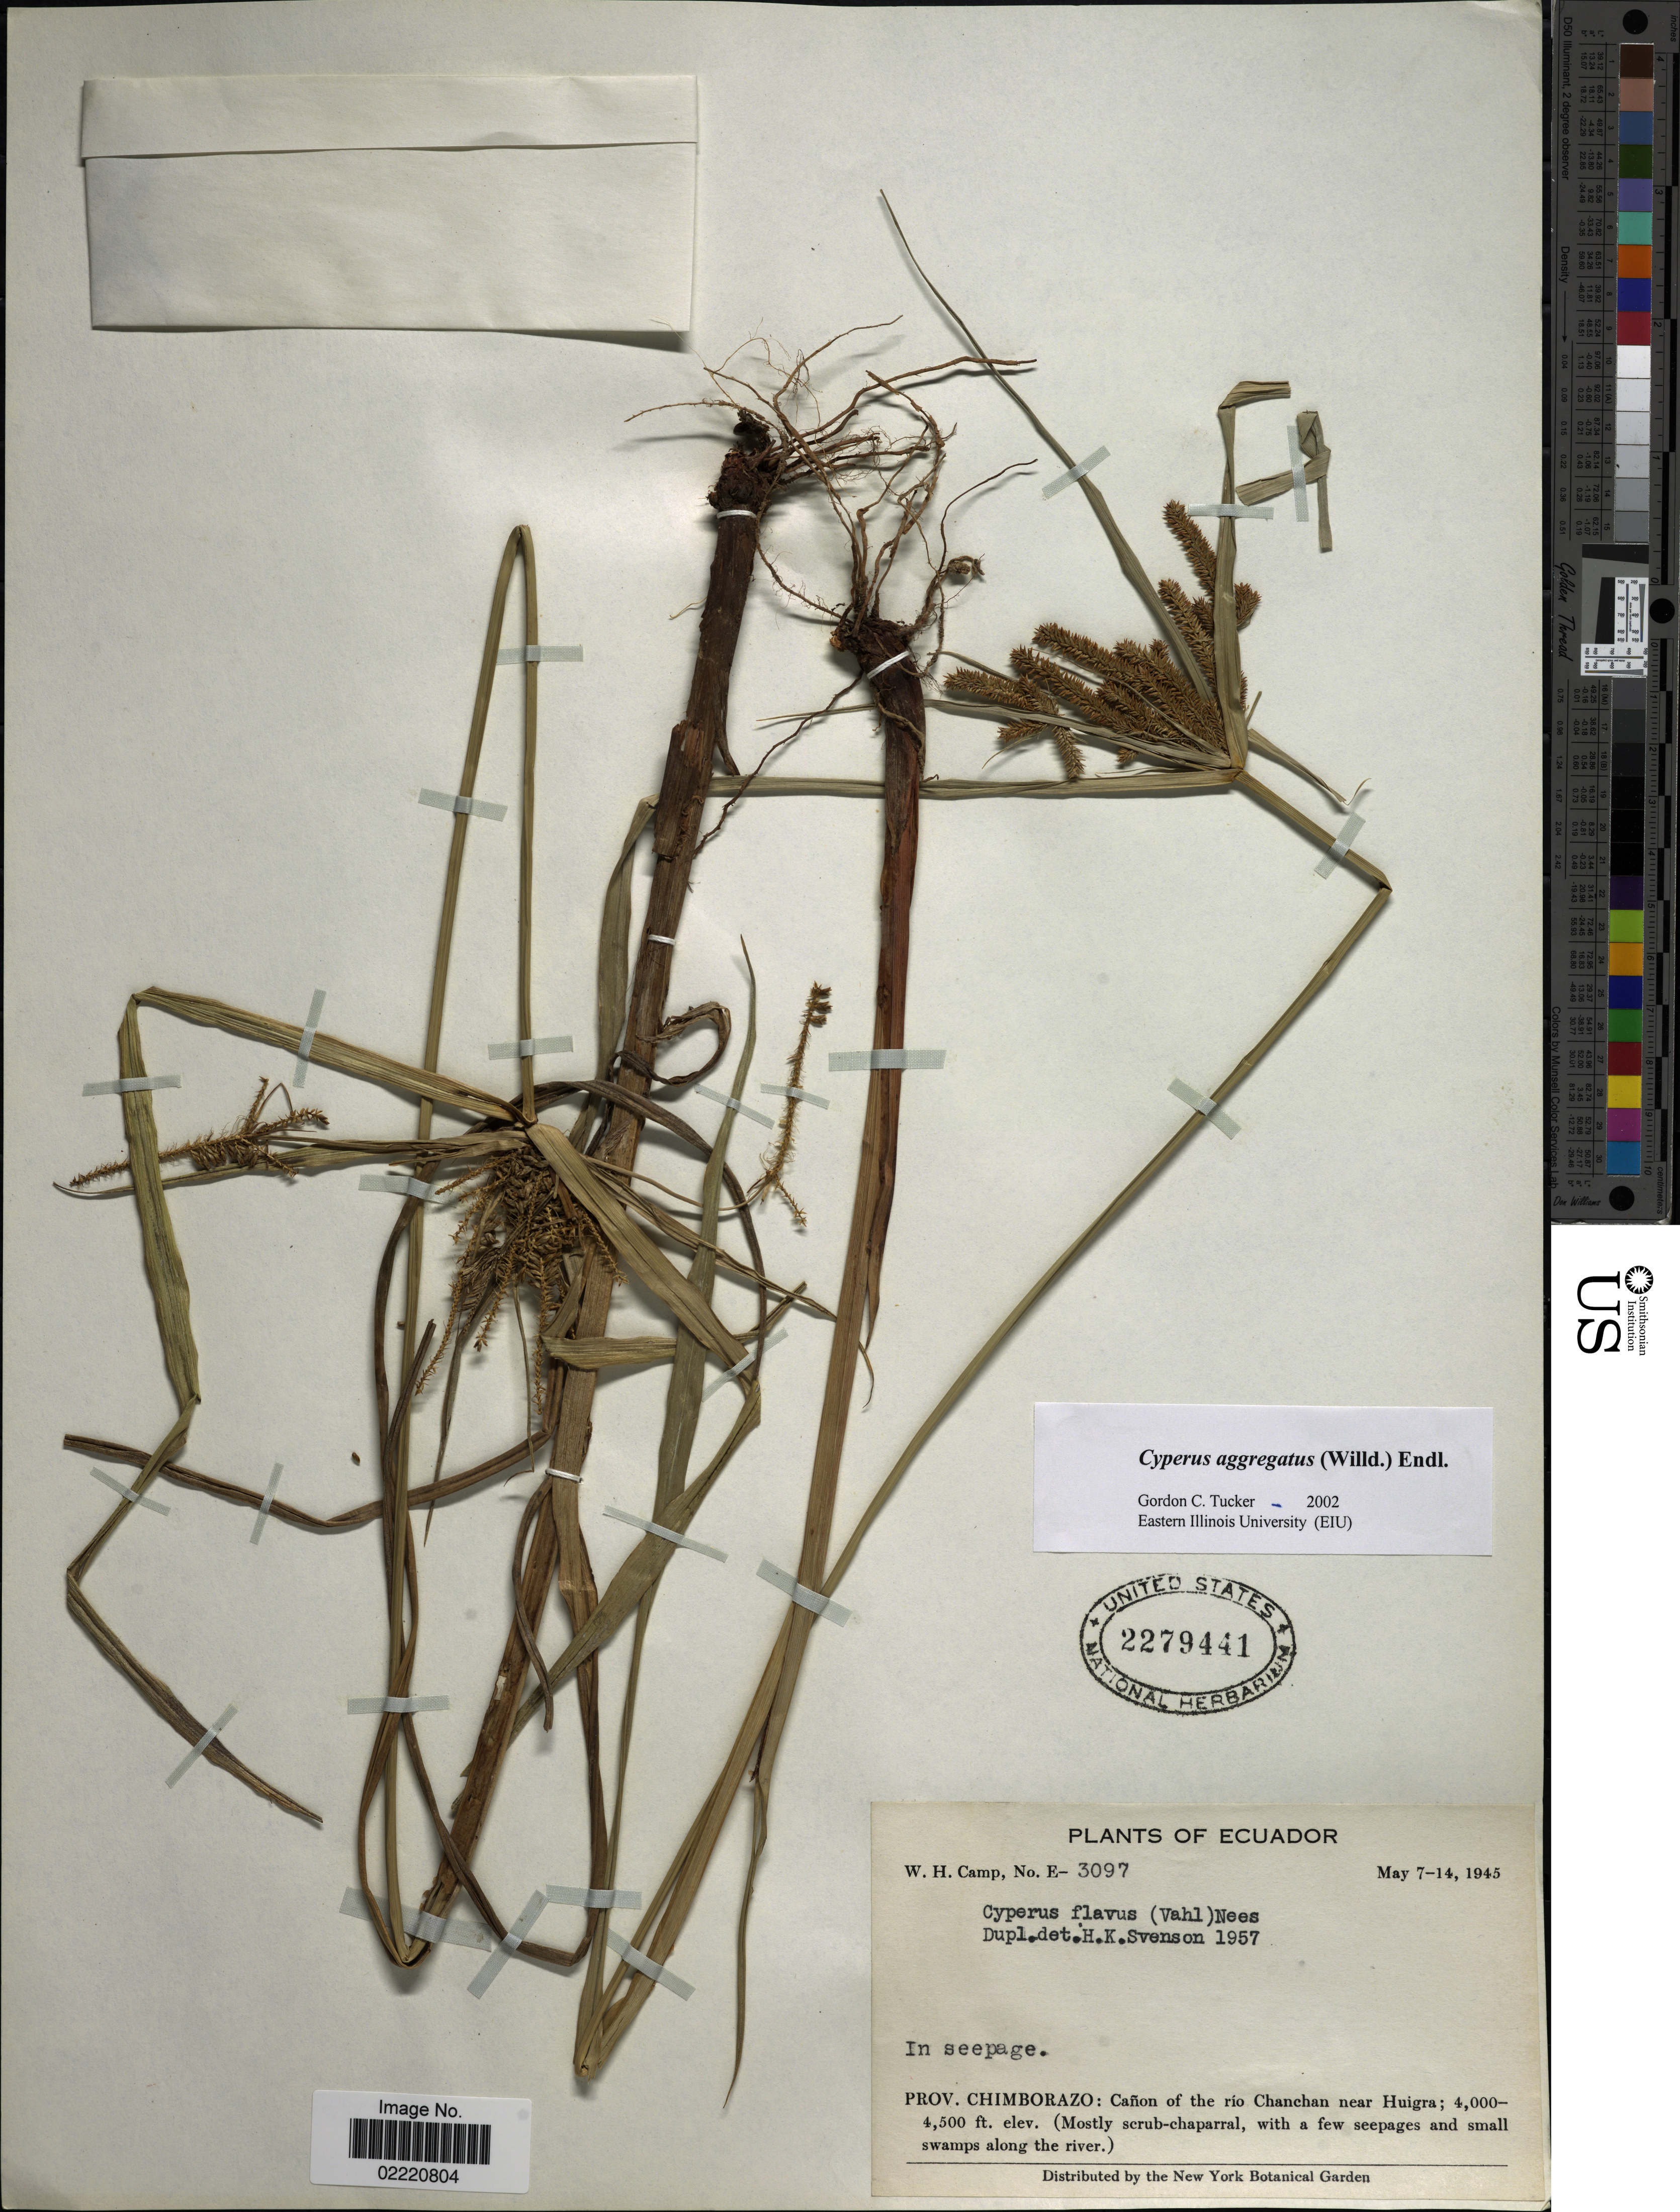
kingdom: Plantae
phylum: Tracheophyta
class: Liliopsida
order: Poales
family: Cyperaceae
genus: Cyperus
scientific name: Cyperus aggregatus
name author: (Willd.) Endl.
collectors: W. H. Camp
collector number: E-3097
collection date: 1945-05-07/1945-05-14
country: Ecuador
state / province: Chimborazo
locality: Prov. Chimborazo: Canon of the rio Chanchan near Huigra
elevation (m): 1219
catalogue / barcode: US 2279441